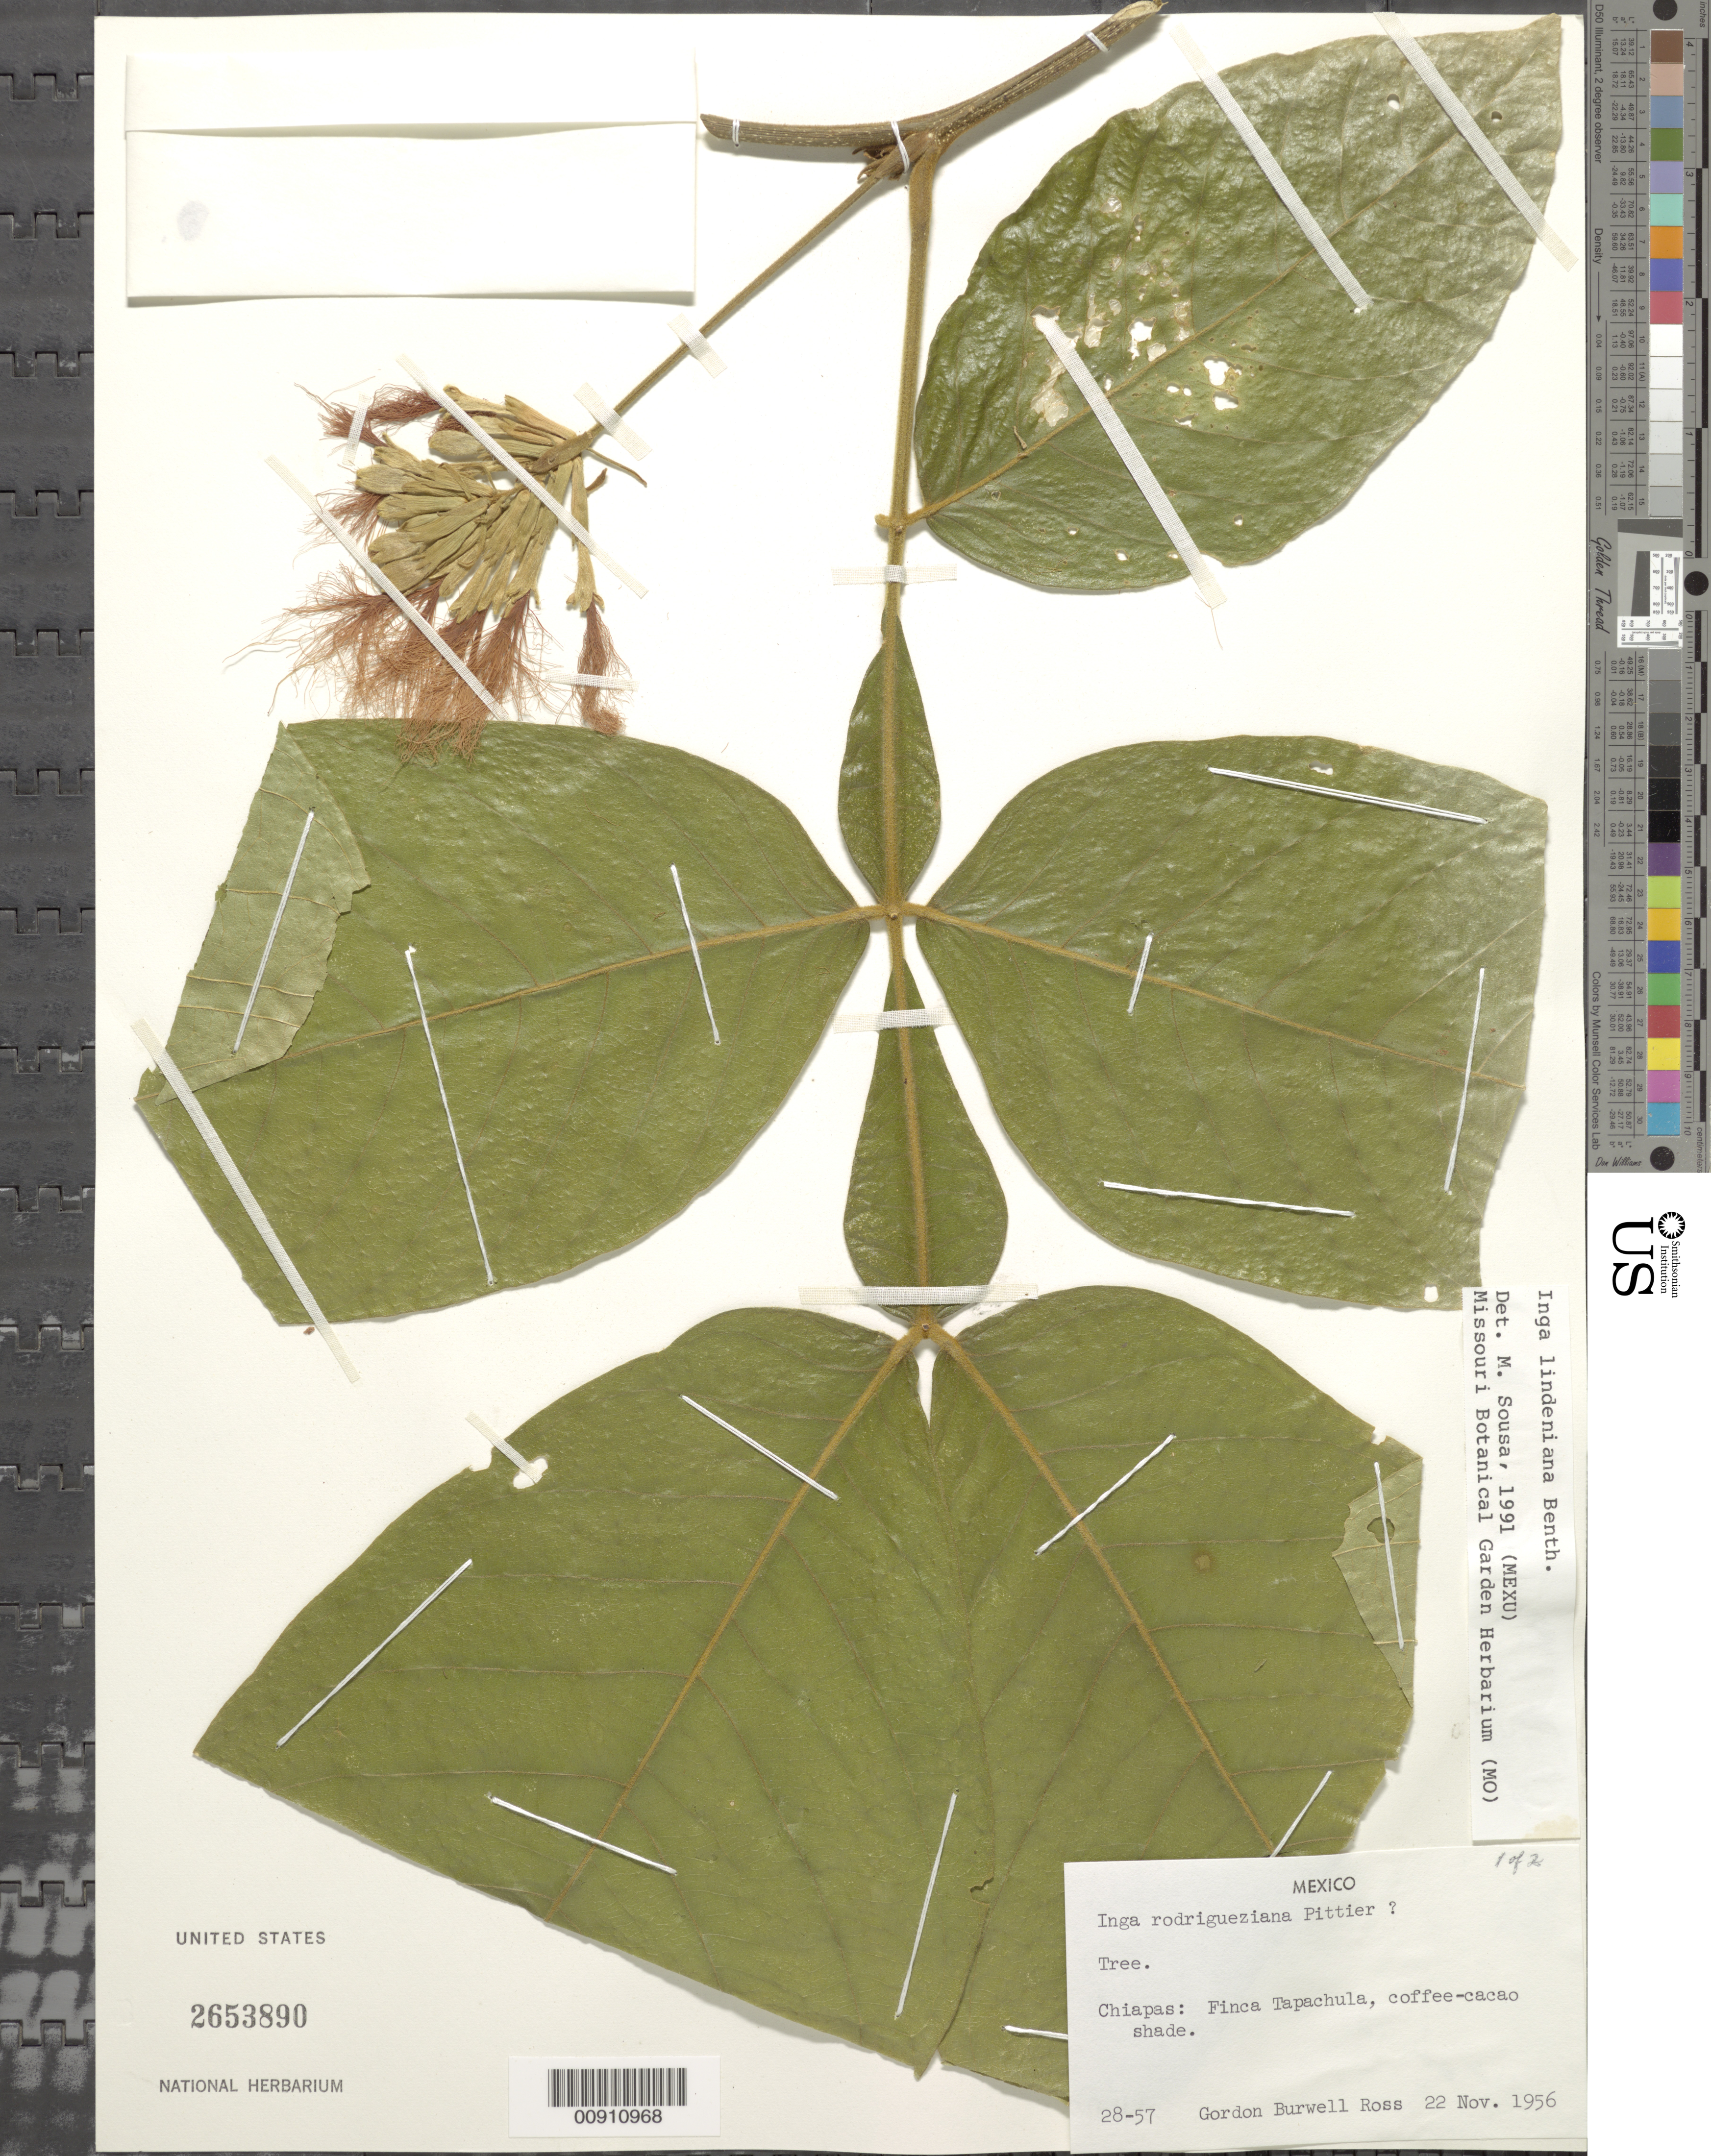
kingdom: Plantae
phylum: Tracheophyta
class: Magnoliopsida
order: Fabales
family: Fabaceae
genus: Inga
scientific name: Inga lindeniana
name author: Benth.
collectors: G. B. Ross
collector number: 28-57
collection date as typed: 22 Nov 1956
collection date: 1956-11-22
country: Mexico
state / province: Chiapas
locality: Chiapas: Finca Tapachula.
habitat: Coffee-cacao shade.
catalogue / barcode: US 2653890